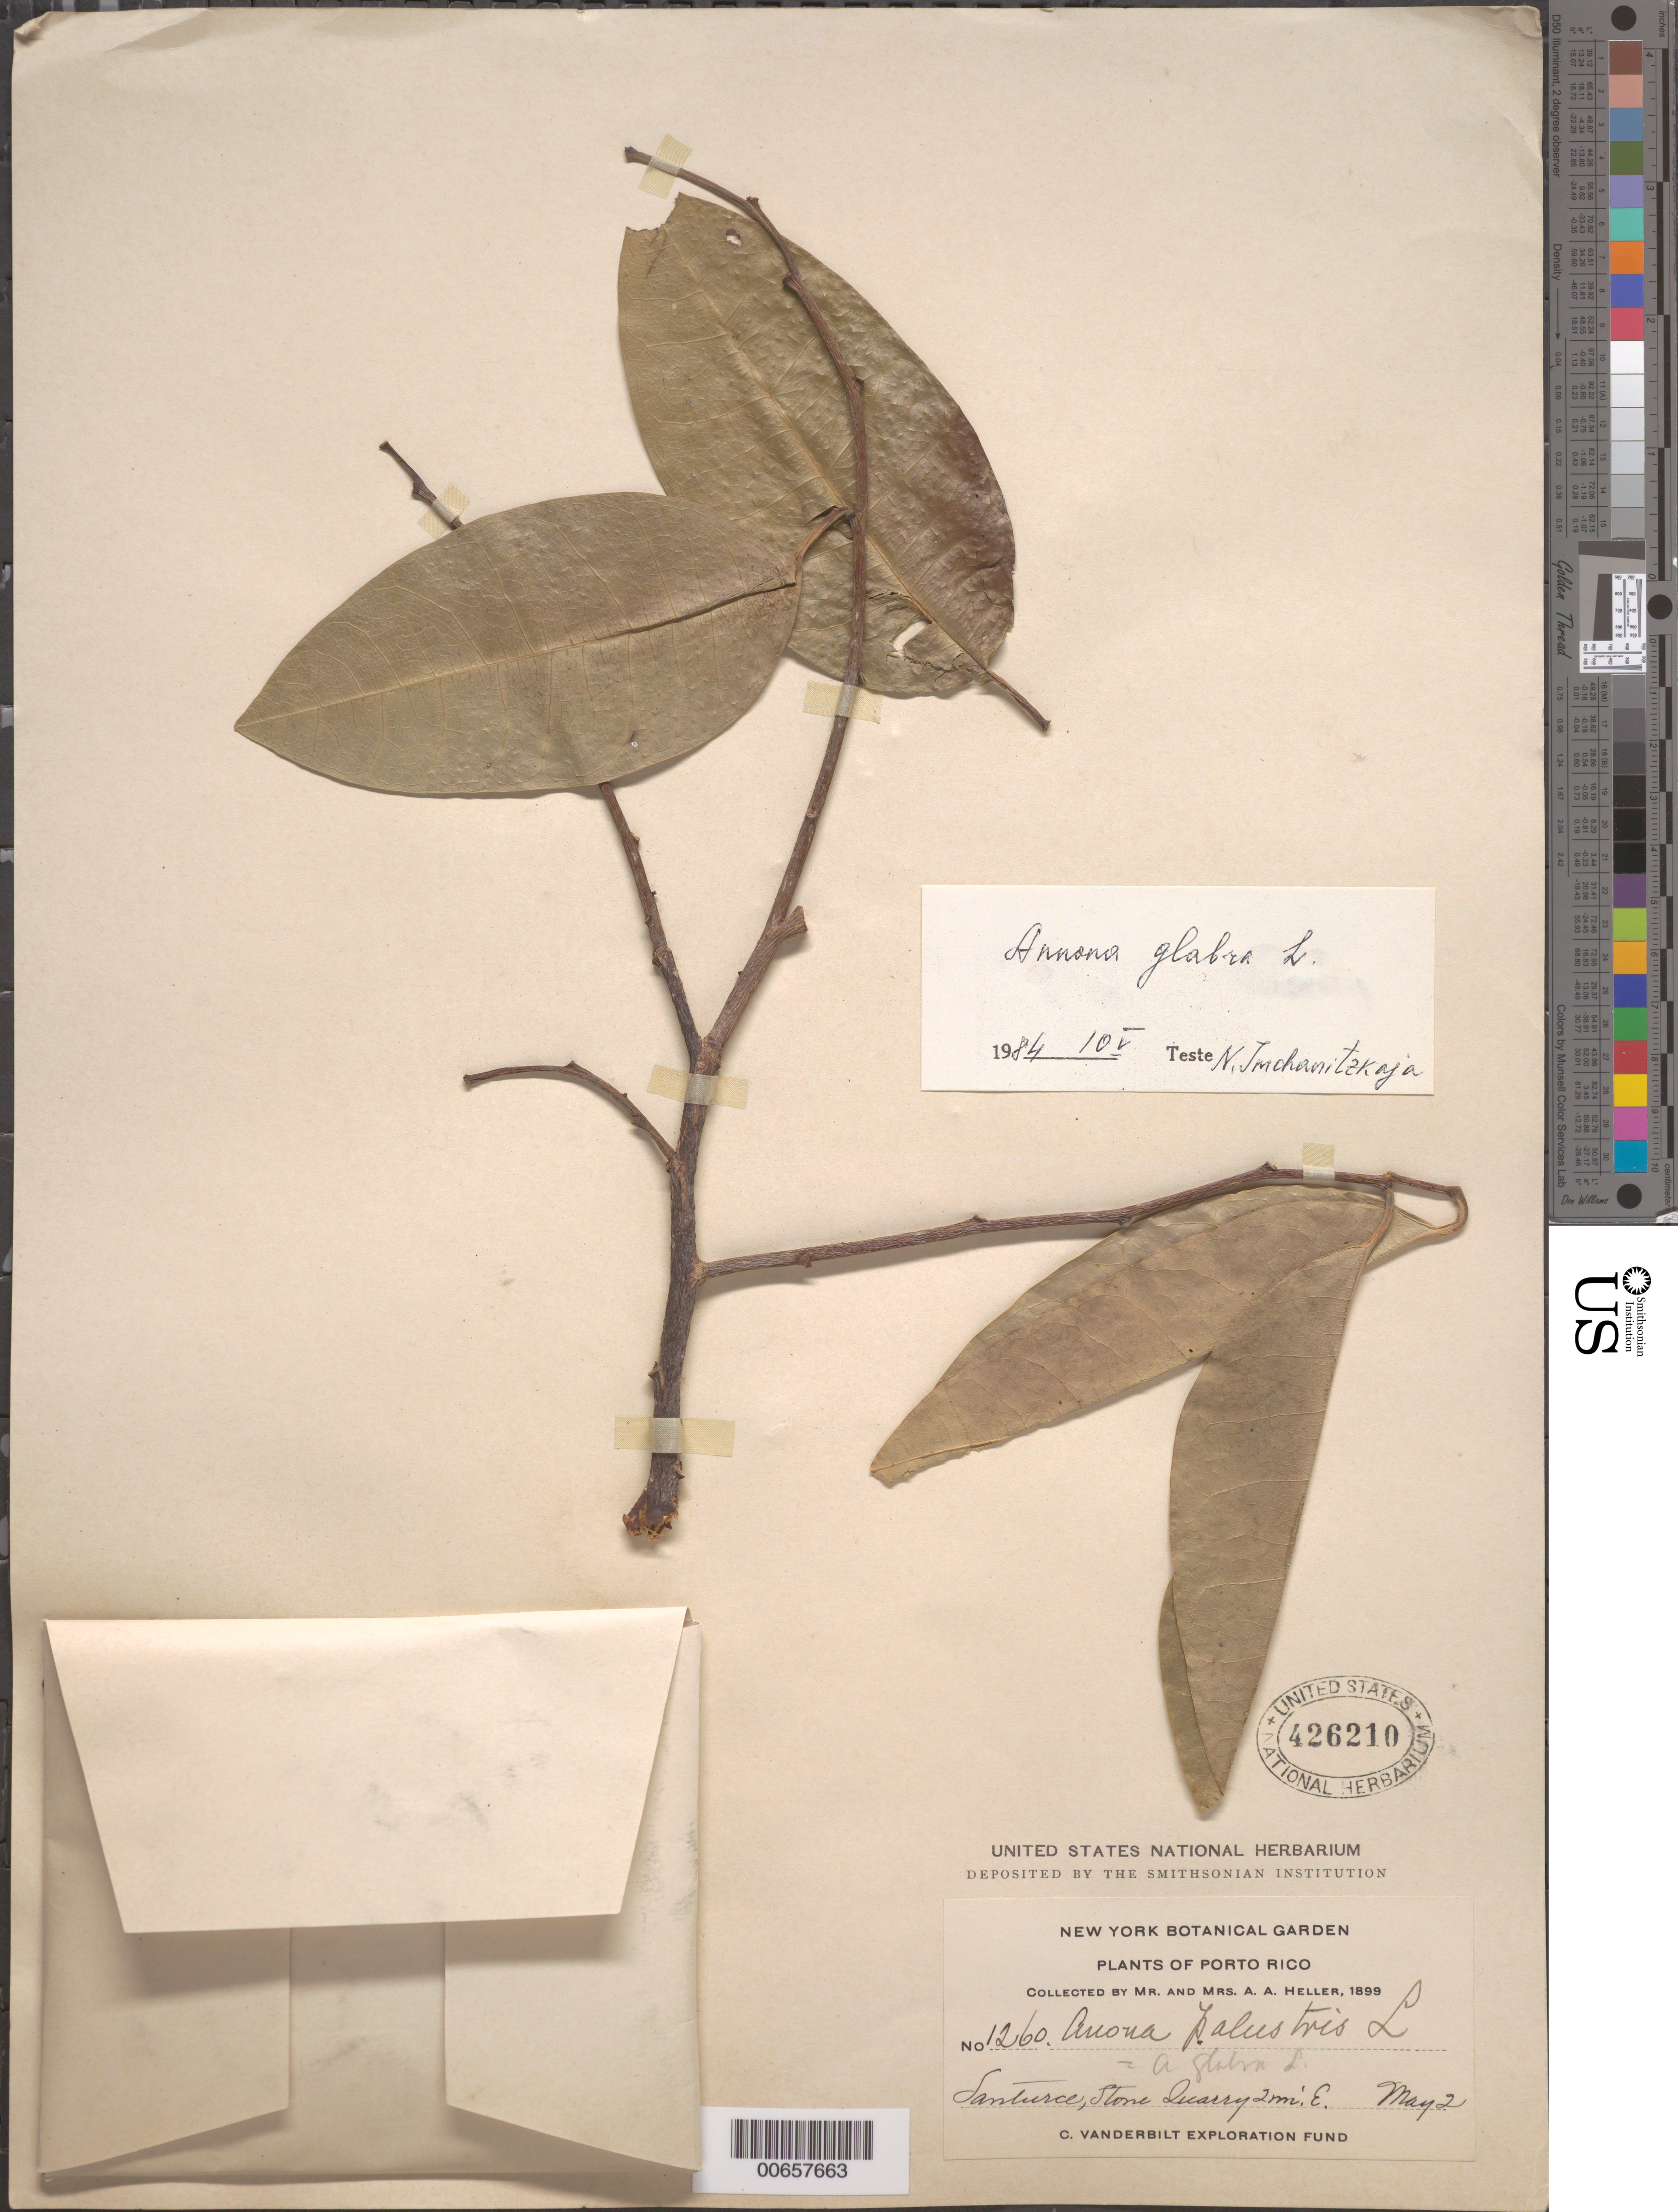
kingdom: Plantae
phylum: Tracheophyta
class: Magnoliopsida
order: Magnoliales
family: Annonaceae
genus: Annona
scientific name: Annona glabra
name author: L.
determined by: McChanitzkaja, N.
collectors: A. A. Heller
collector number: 1260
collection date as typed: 02 May 1899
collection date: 1899-05-02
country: Puerto Rico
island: Greater Antilles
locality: Santurce, stone quarry 2 mi E of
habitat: Stone quarry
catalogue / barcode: US 426210